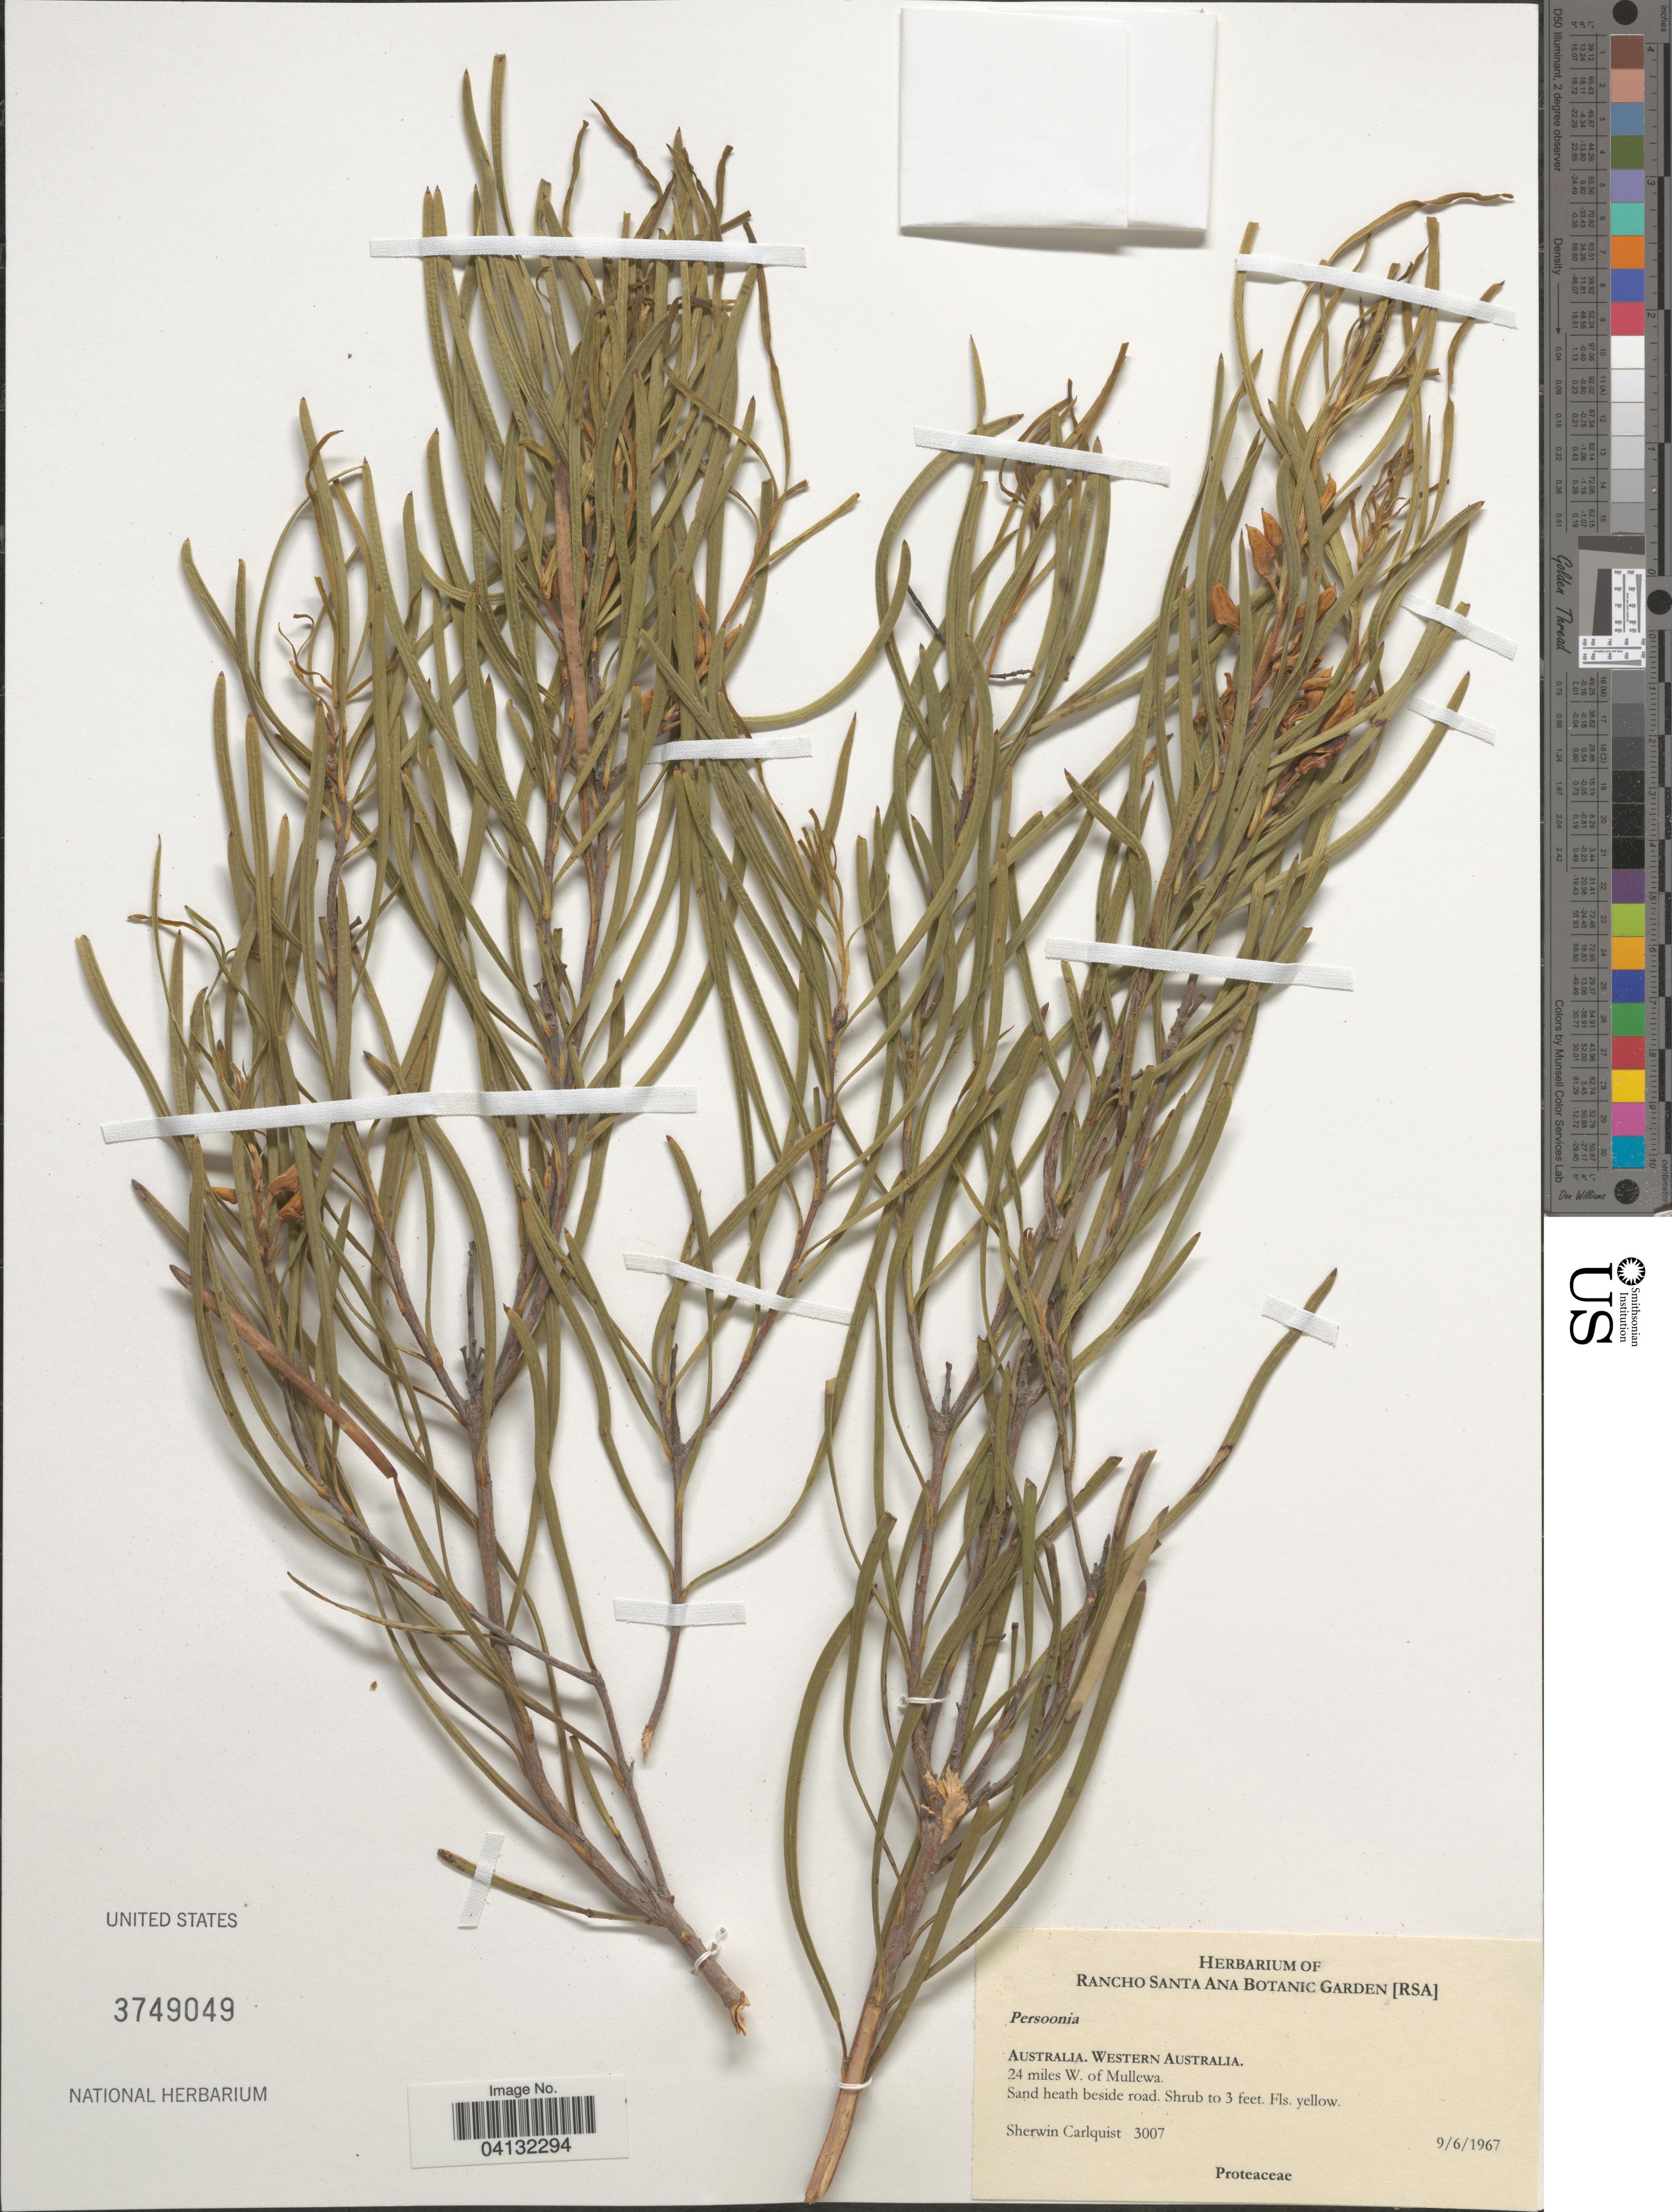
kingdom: Plantae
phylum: Tracheophyta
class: Magnoliopsida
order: Proteales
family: Proteaceae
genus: Persoonia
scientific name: Persoonia sp.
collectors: S. Carlquist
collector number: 3007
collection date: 1967-09-06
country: Australia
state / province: Western Australia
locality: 24 miles W. of Mullewa.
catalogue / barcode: US 3749049